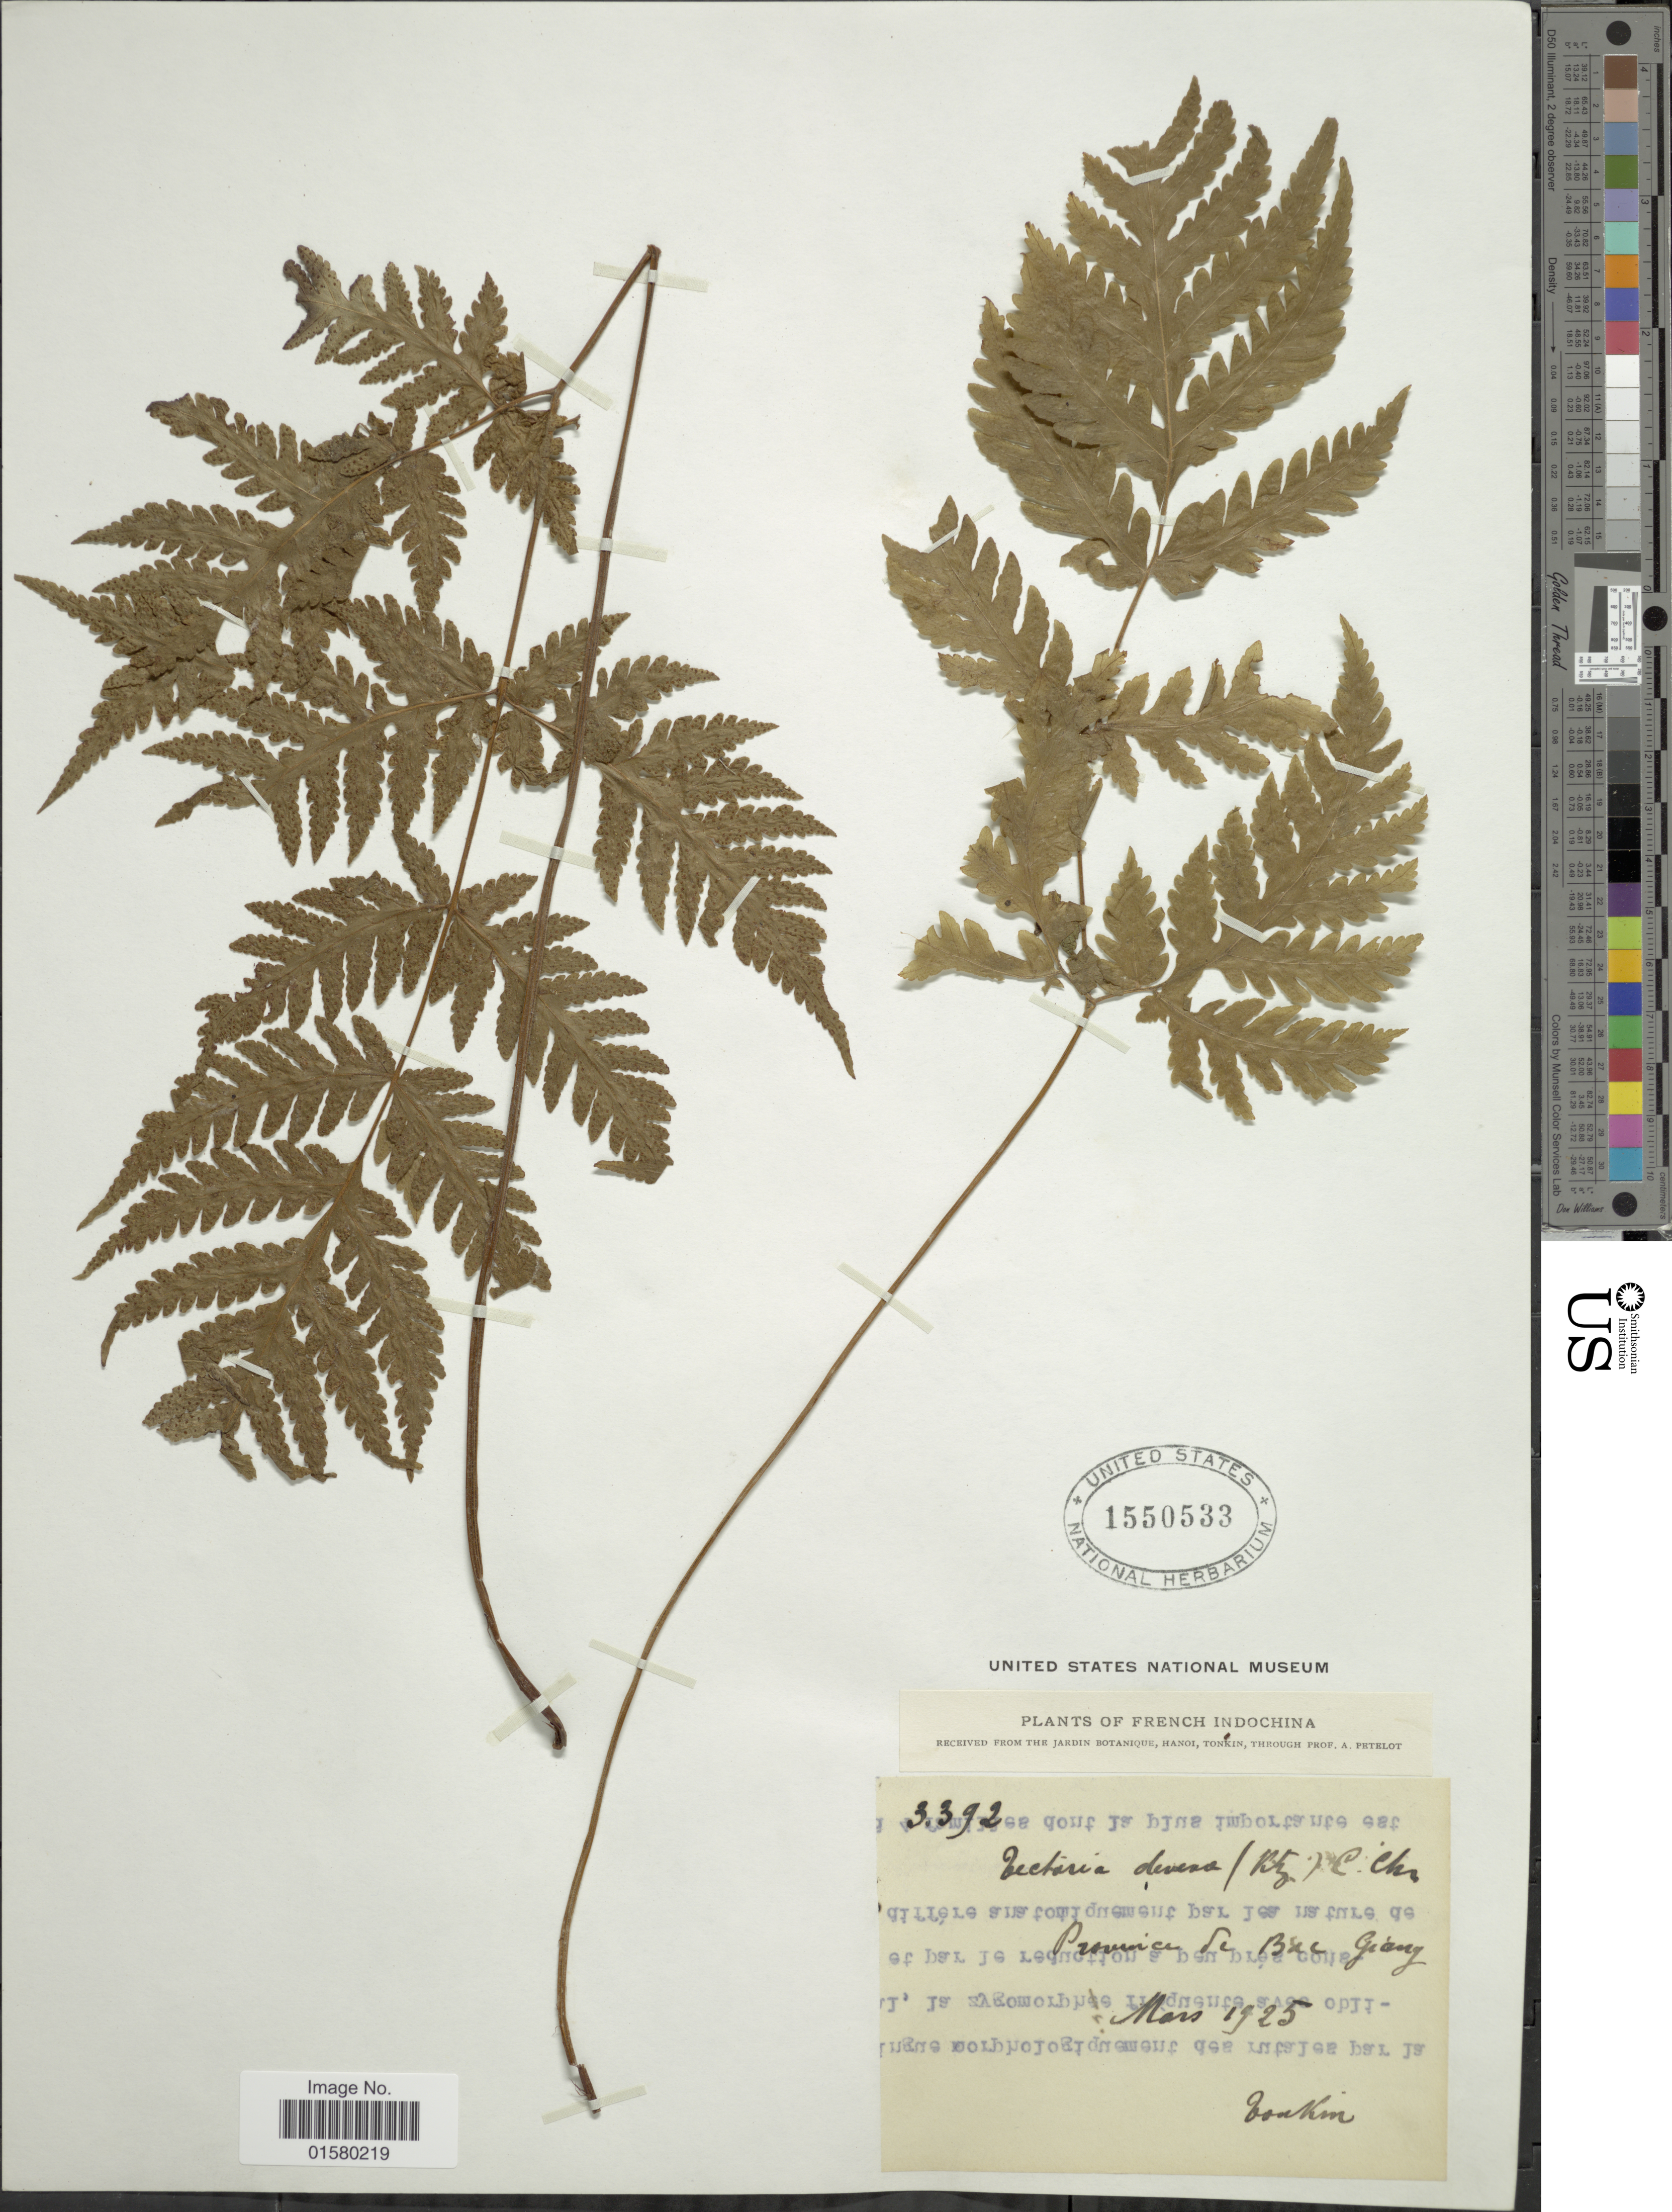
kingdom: Plantae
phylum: Tracheophyta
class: Polypodiopsida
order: Polypodiales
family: Tectariaceae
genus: Tectaria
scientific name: Tectaria devexa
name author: (Kunze) Copel.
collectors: A. Petelot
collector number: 3392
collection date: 1925-03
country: Vietnam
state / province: Bac Giang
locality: Tonkin. Province de Bac Giang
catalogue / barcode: US 1550533